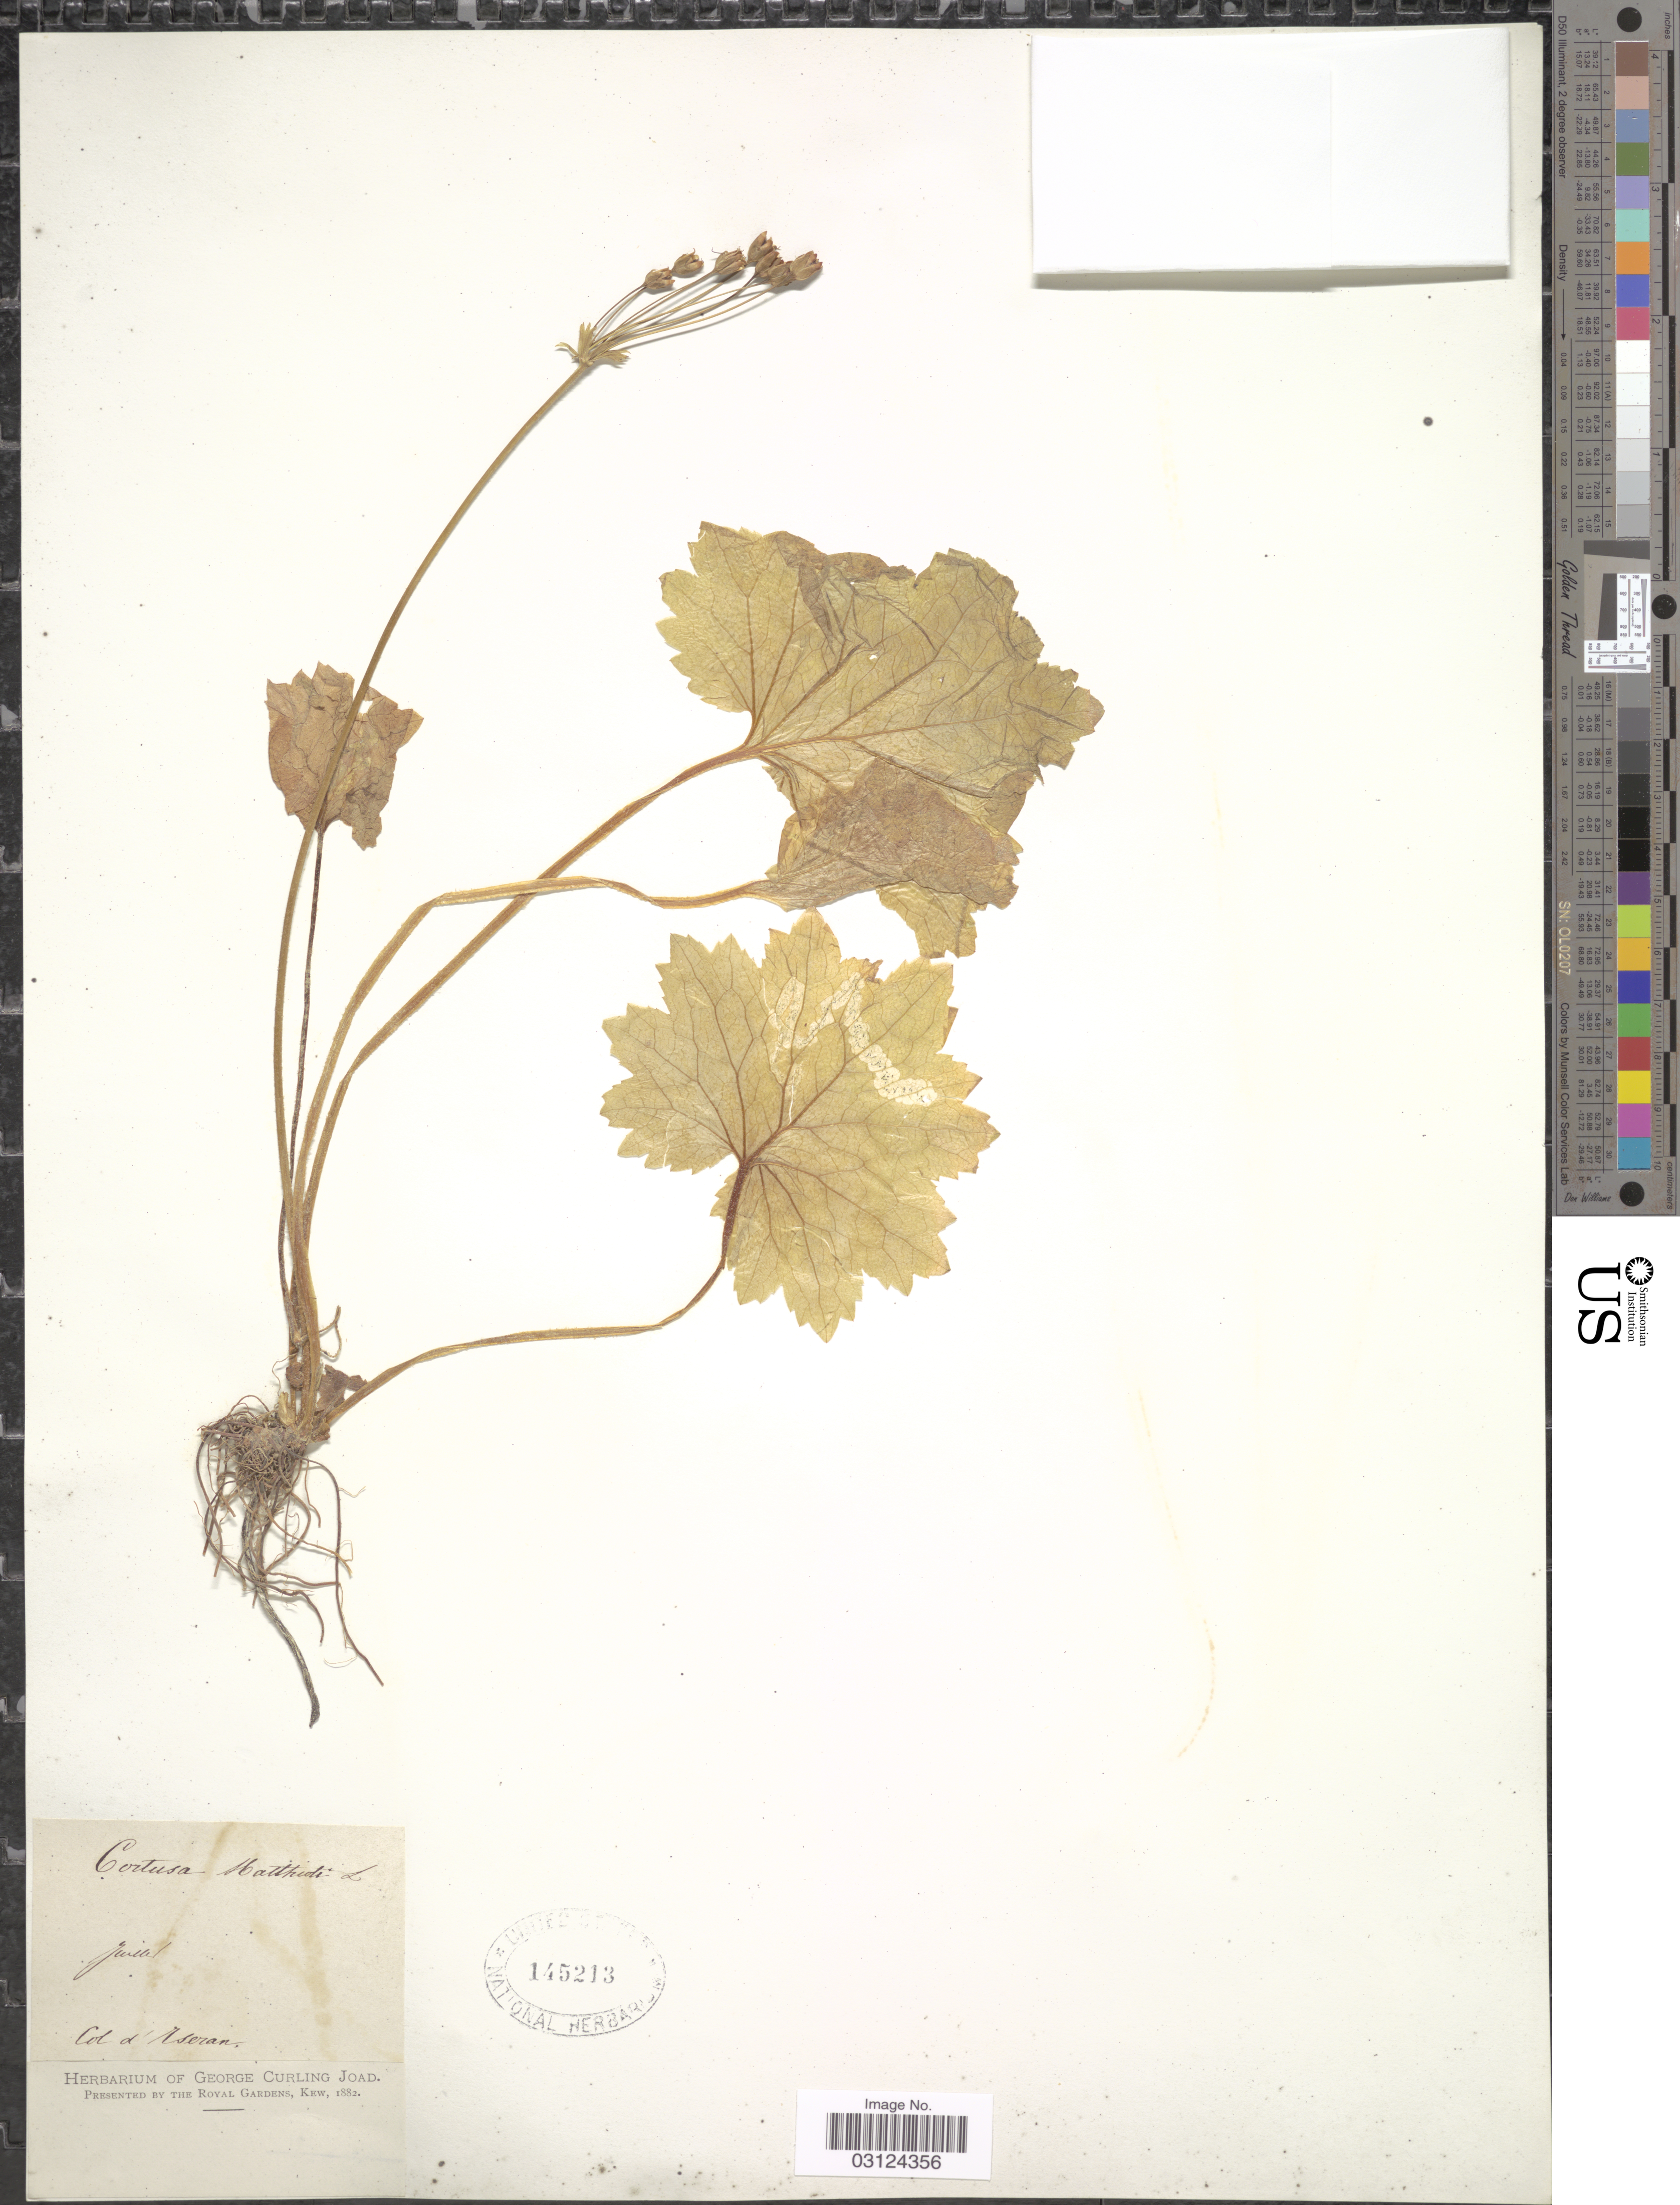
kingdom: Plantae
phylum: Tracheophyta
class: Magnoliopsida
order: Ericales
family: Primulaceae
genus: Cortusa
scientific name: Cortusa matthioli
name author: L.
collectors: ex herb. George Curling Joad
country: France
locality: Col d'Iseran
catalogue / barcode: US 145213